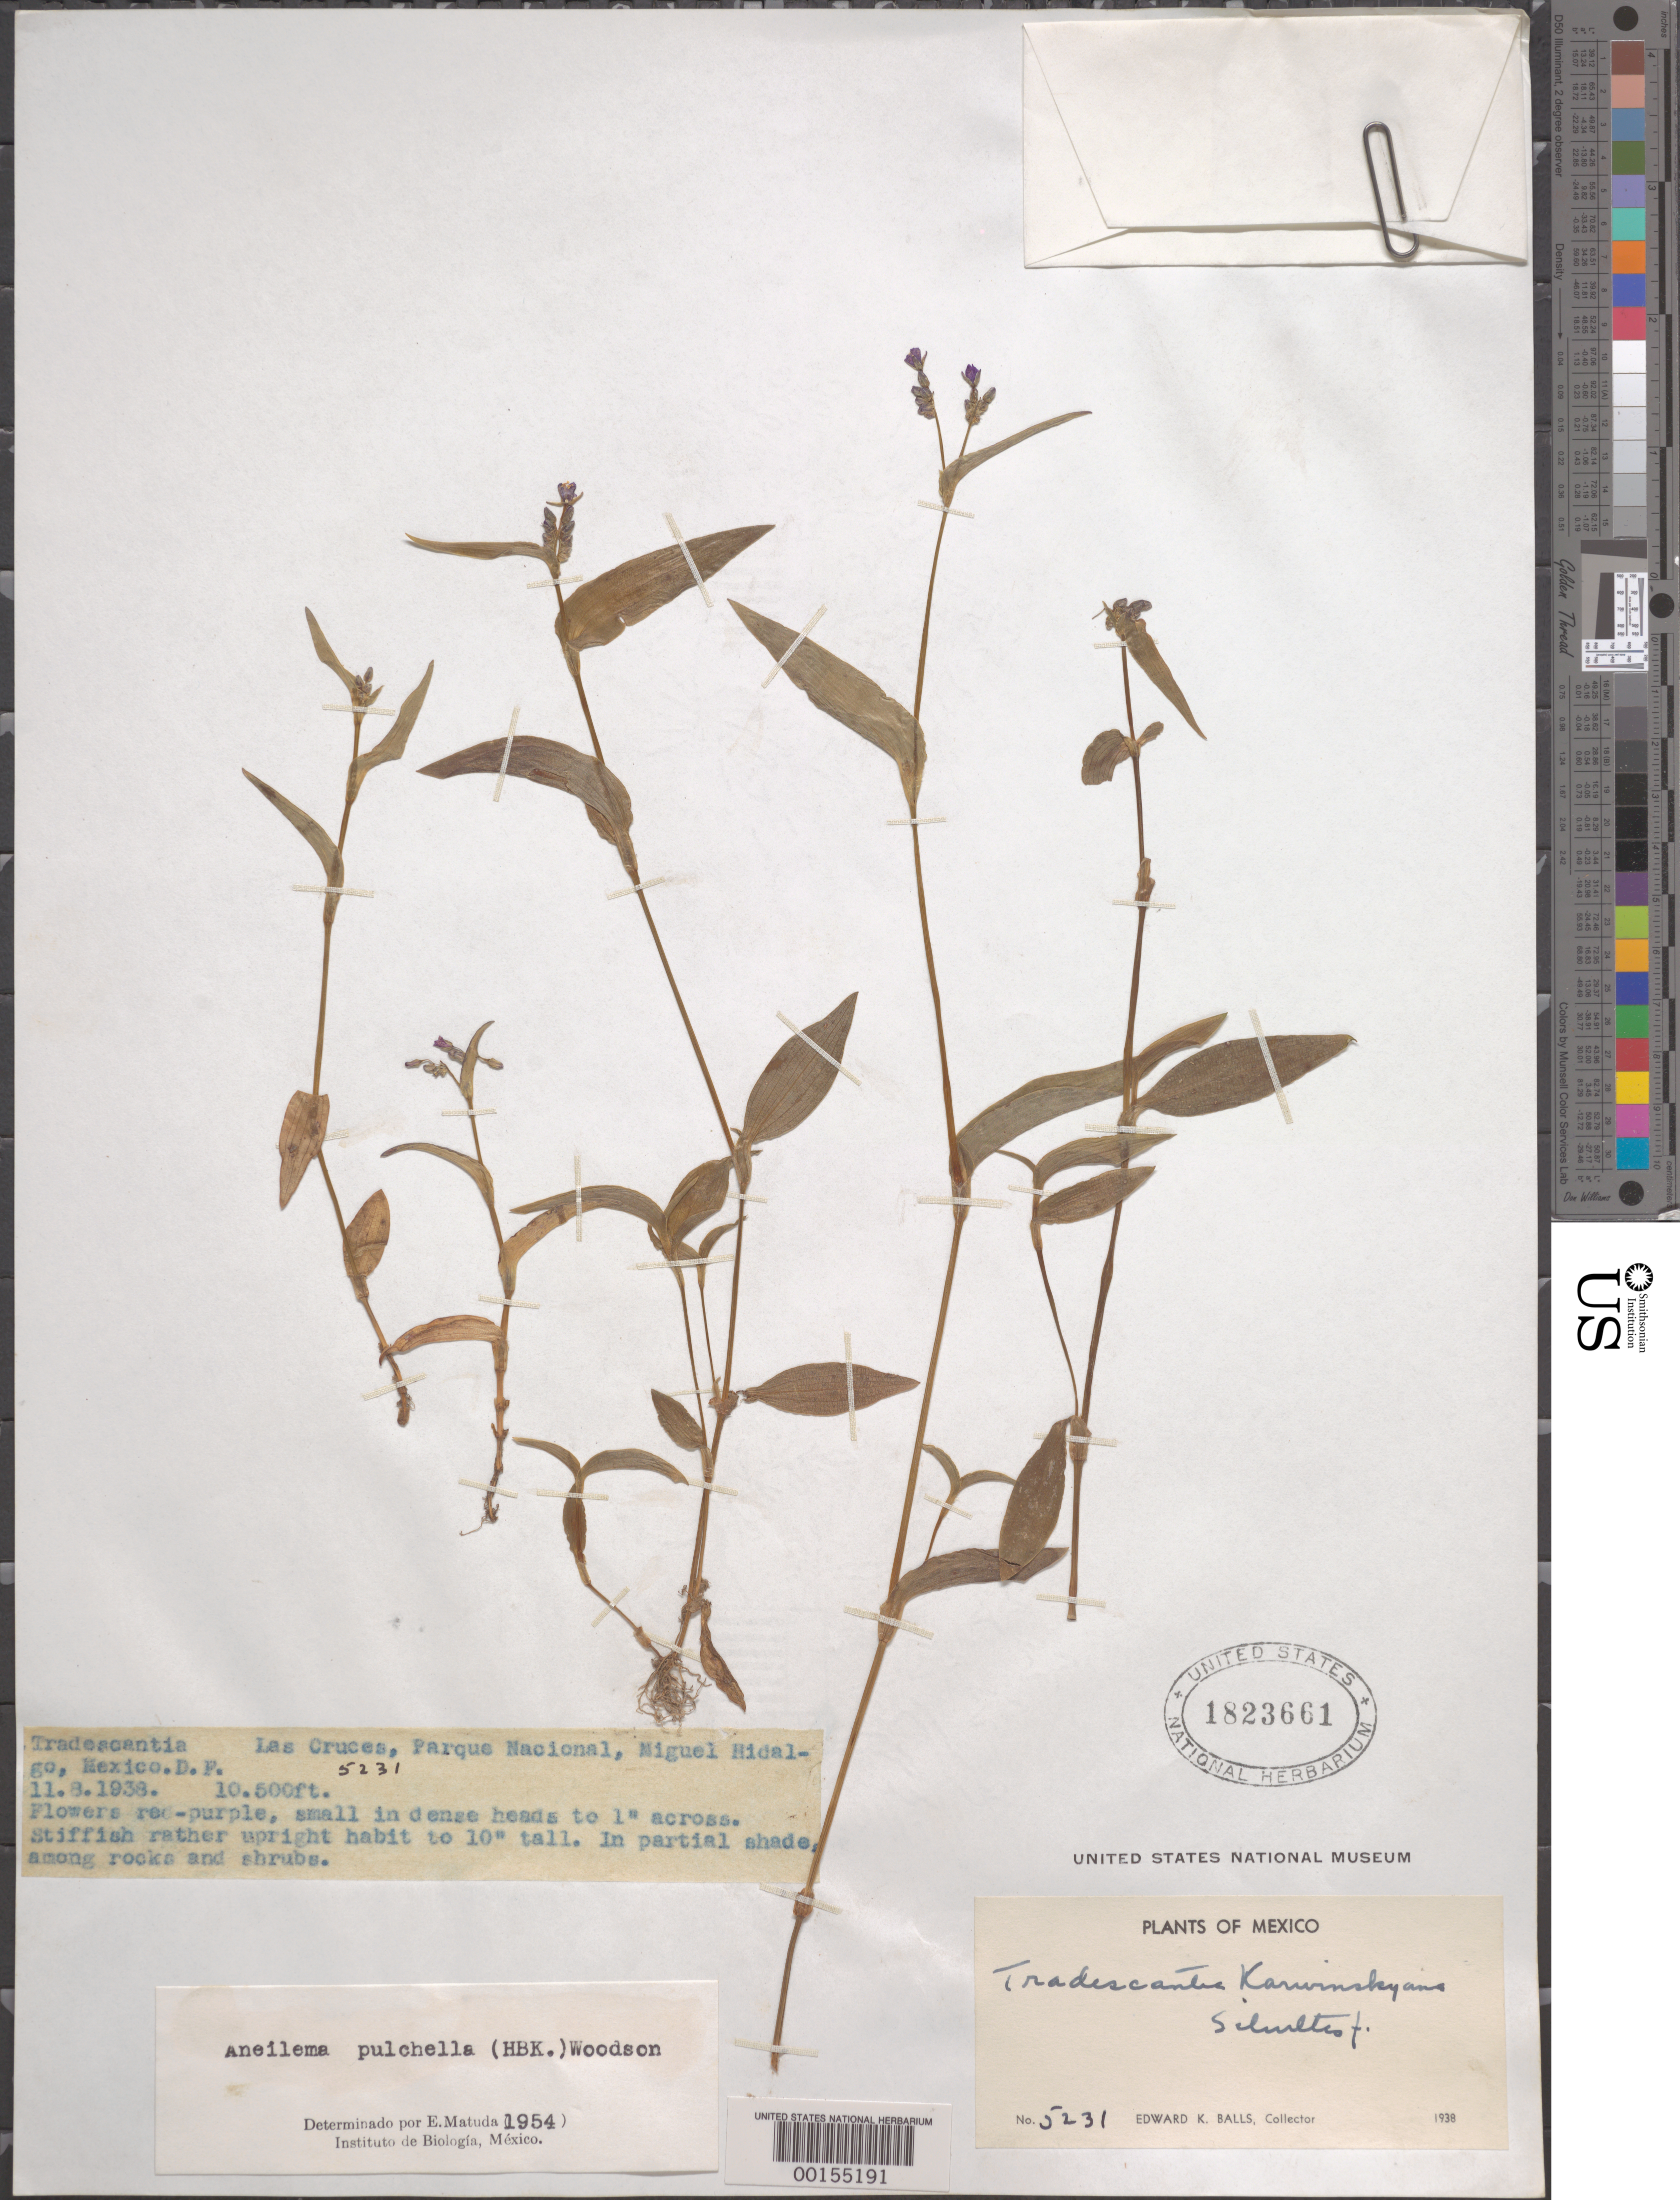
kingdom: Plantae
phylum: Tracheophyta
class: Liliopsida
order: Commelinales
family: Commelinaceae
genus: Gibasis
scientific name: Gibasis pulchella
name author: (Kunth) Raf.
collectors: E. K. Balls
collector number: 5231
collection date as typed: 11 Aug 1938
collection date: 1938-08-11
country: Mexico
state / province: Distrito Federal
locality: Las Cruces, Parque Nacional Miguel Hidalgo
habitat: Shaded rocks and shrubs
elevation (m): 3203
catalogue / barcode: US 1823661